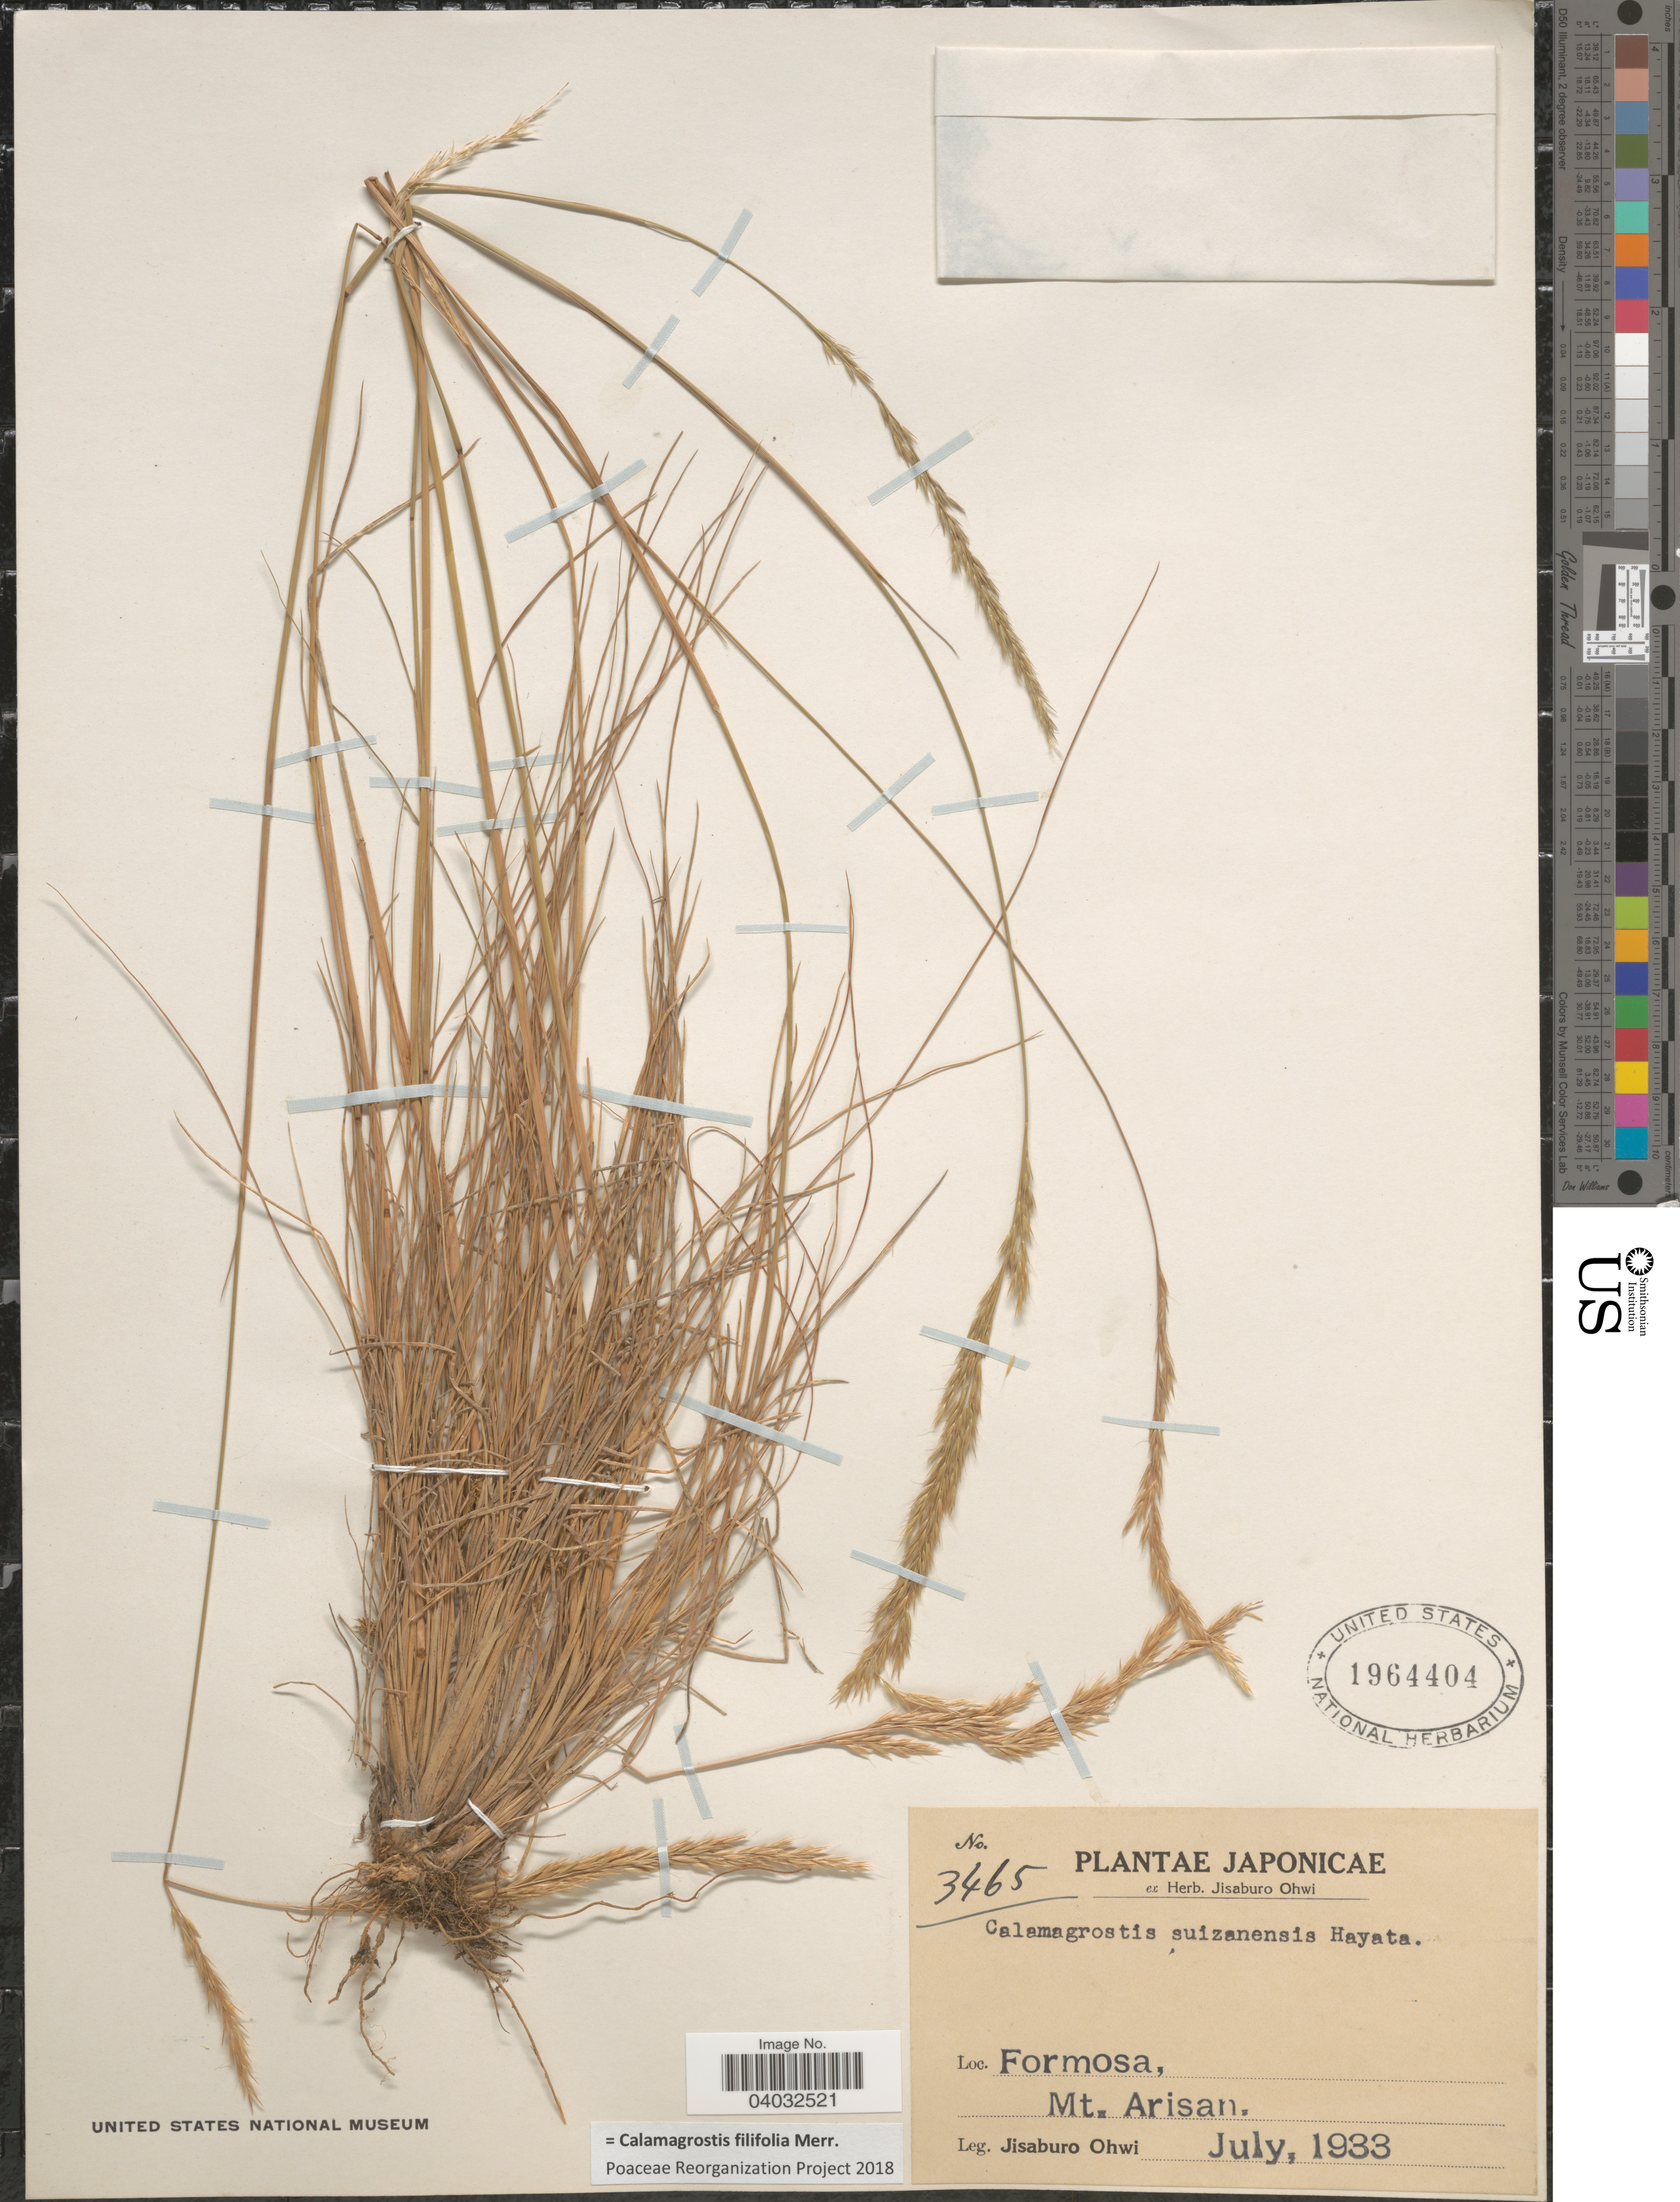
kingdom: Plantae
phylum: Tracheophyta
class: Liliopsida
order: Poales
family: Poaceae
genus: Calamagrostis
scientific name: Calamagrostis filifolia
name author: Merr.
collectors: J. Ohwi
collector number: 3465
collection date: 1933-07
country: Taiwan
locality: Formosa, Mt. Arisan.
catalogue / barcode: US 1964404